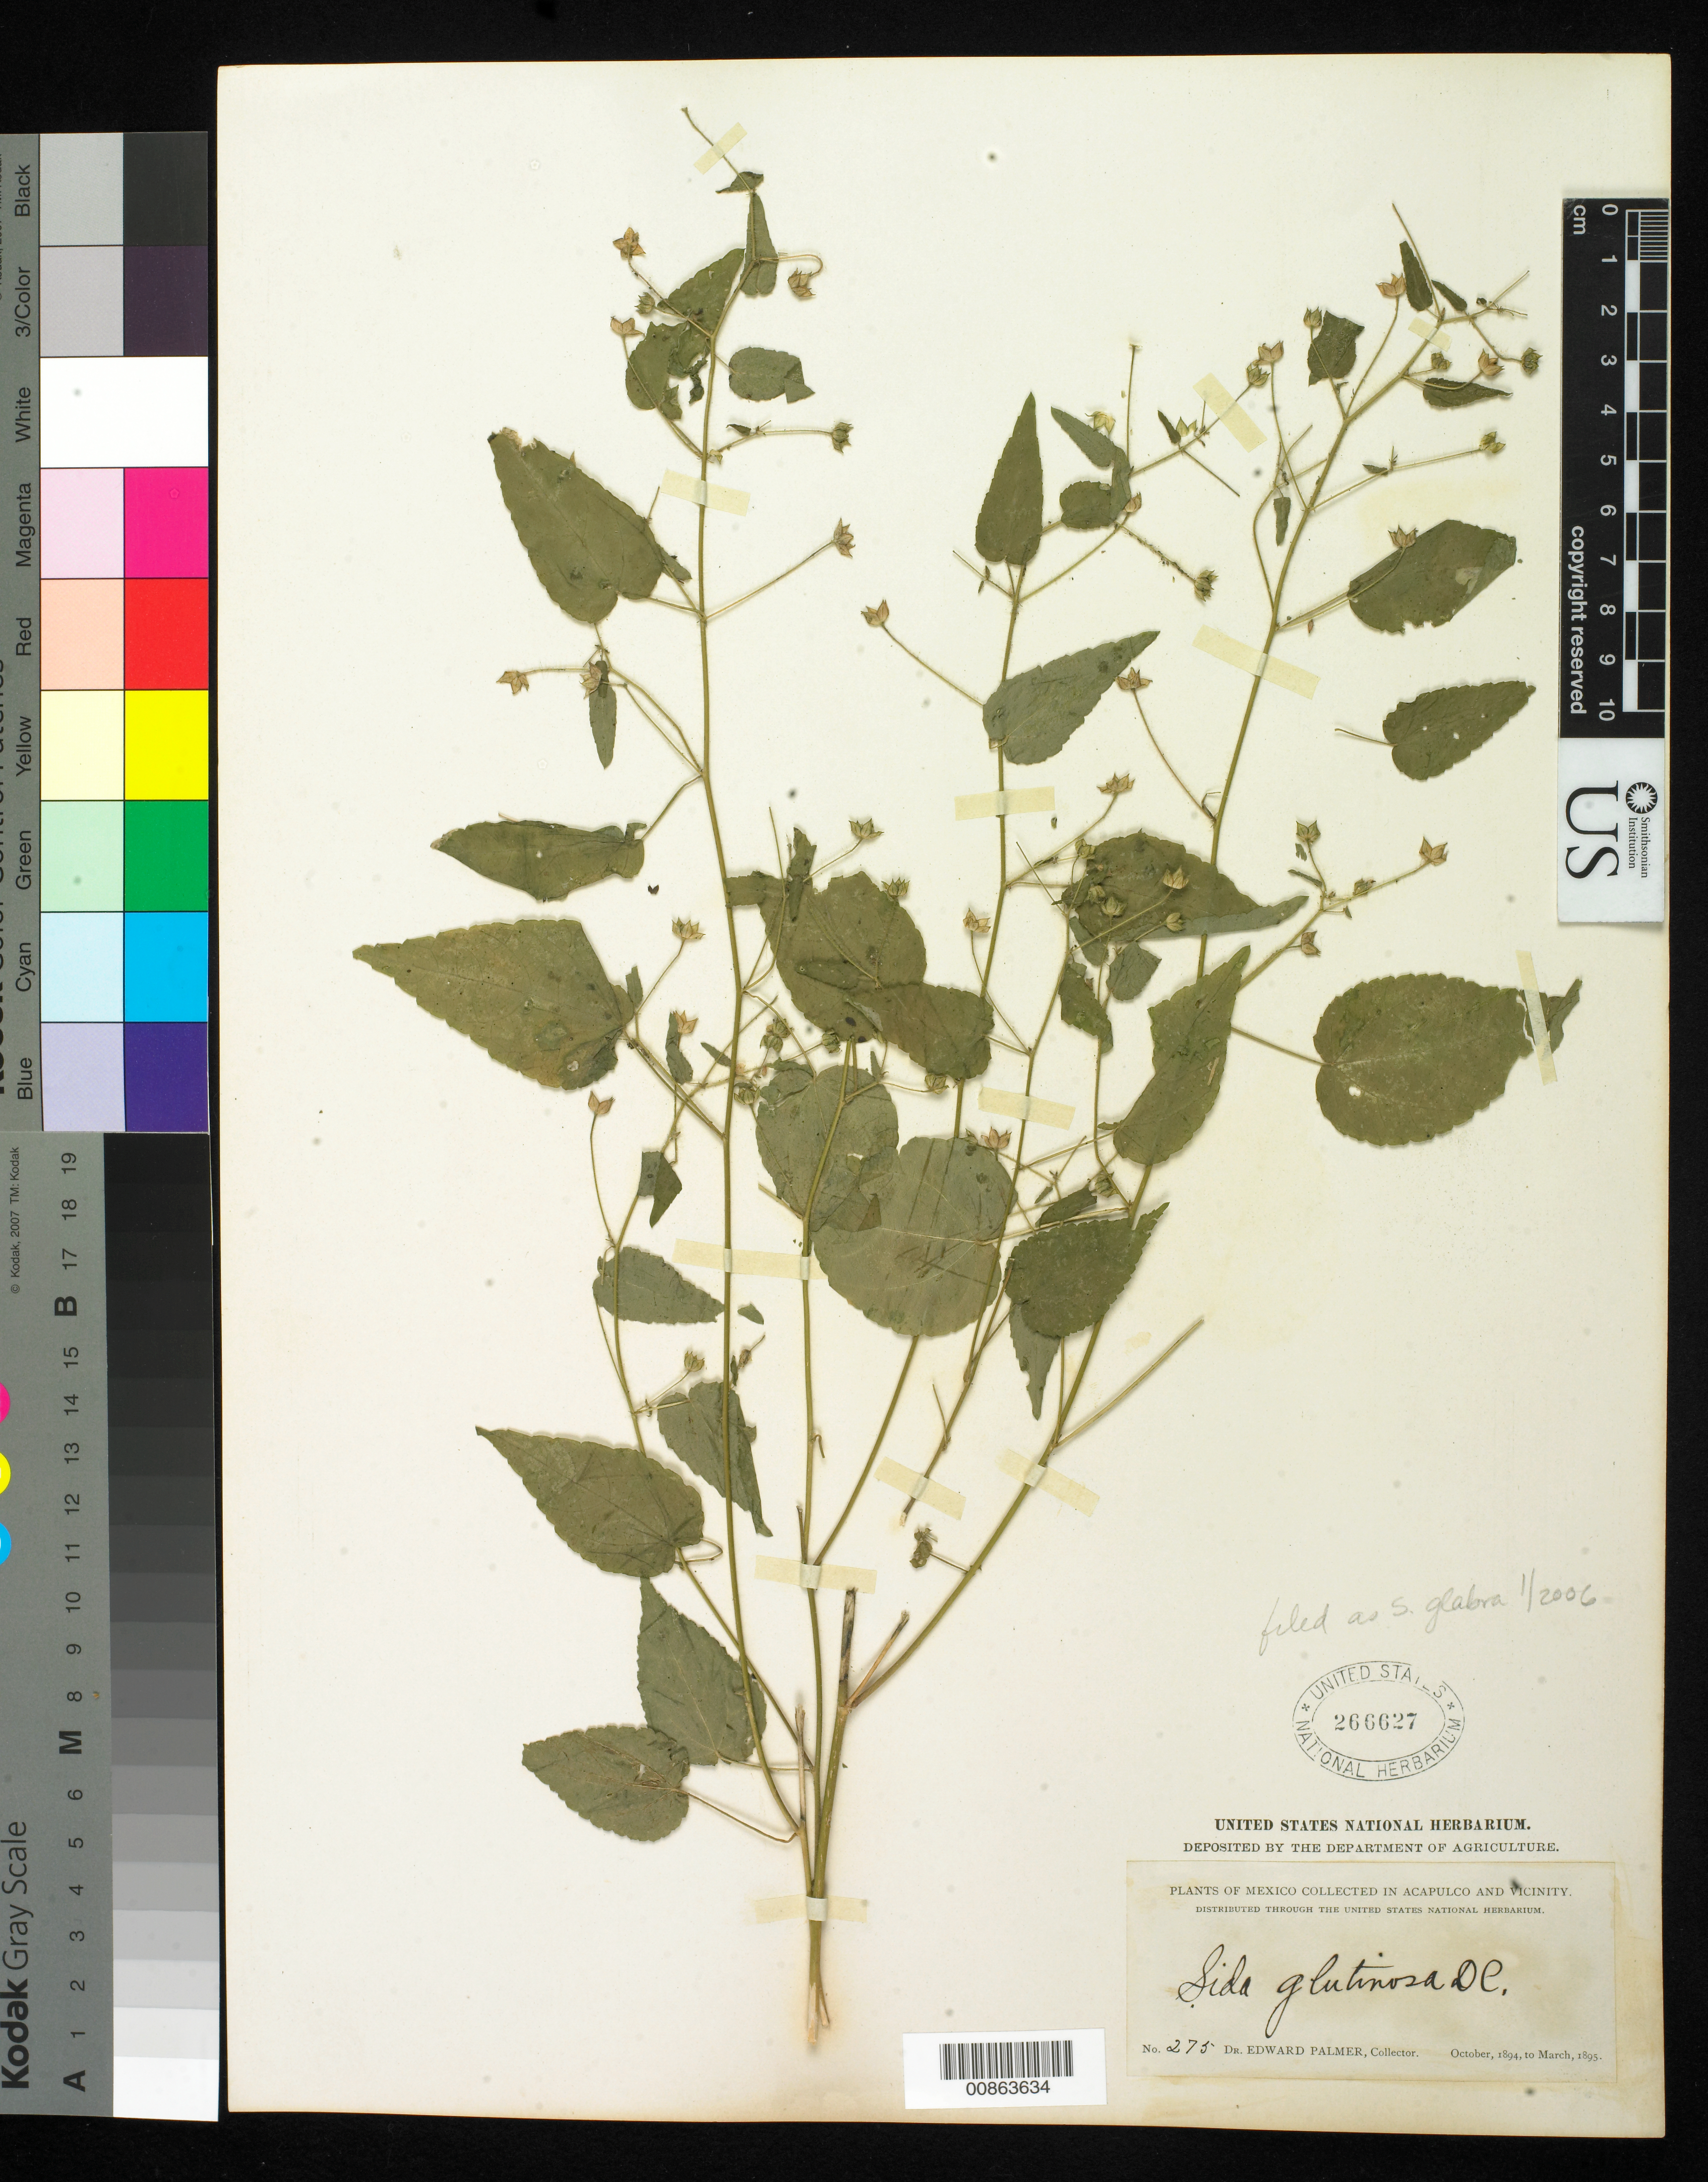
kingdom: Plantae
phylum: Tracheophyta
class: Magnoliopsida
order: Malvales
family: Malvaceae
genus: Sida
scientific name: Sida glabra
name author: Mill.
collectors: E. Palmer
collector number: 275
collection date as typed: Oct 1894 to -- Mar 1895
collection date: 1894-10/1895-03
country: Mexico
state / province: Guerrero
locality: Acapulco, Guerrero and vicinity.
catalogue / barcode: US 266627